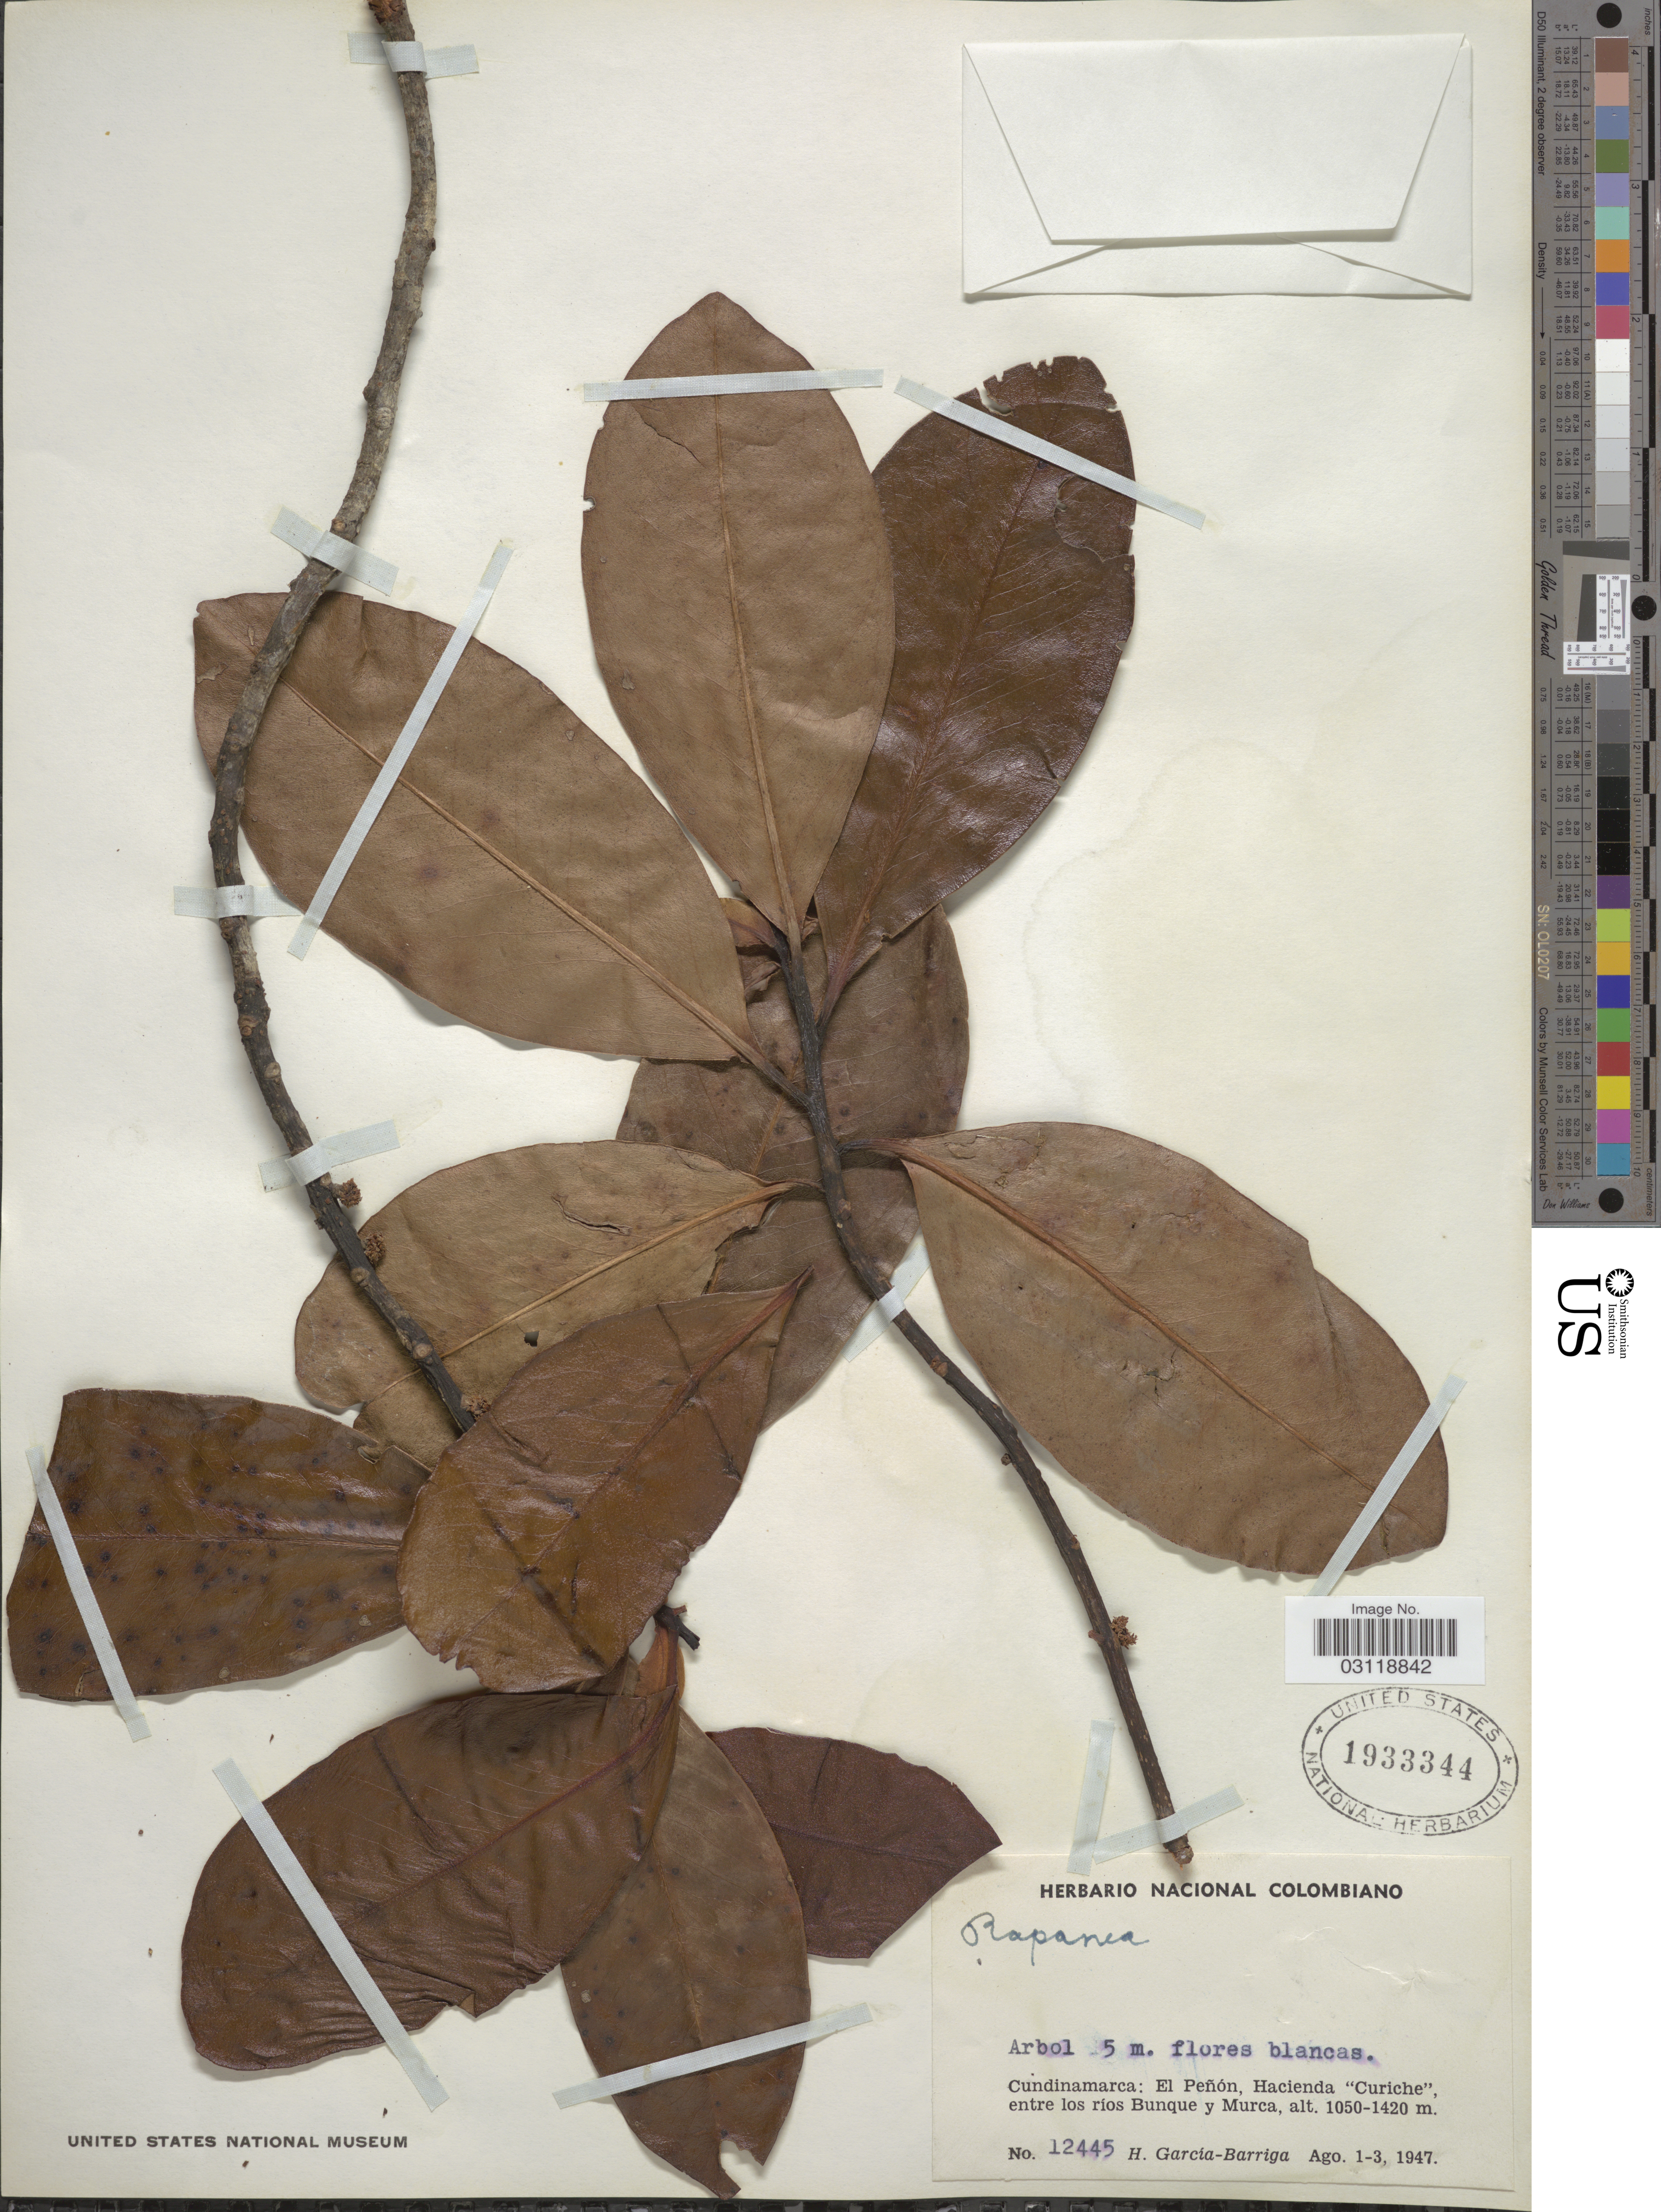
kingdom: Plantae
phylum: Tracheophyta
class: Magnoliopsida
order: Ericales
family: Primulaceae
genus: Rapanea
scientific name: Rapanea sp.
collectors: H. García Barriga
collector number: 12445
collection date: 1947-08-01/1947-08-03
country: Colombia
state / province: Cundinamarca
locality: El Peñón, Hacienda "Curiche", entre los ríos Bunque y Murca.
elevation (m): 1050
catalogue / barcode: US 1933344